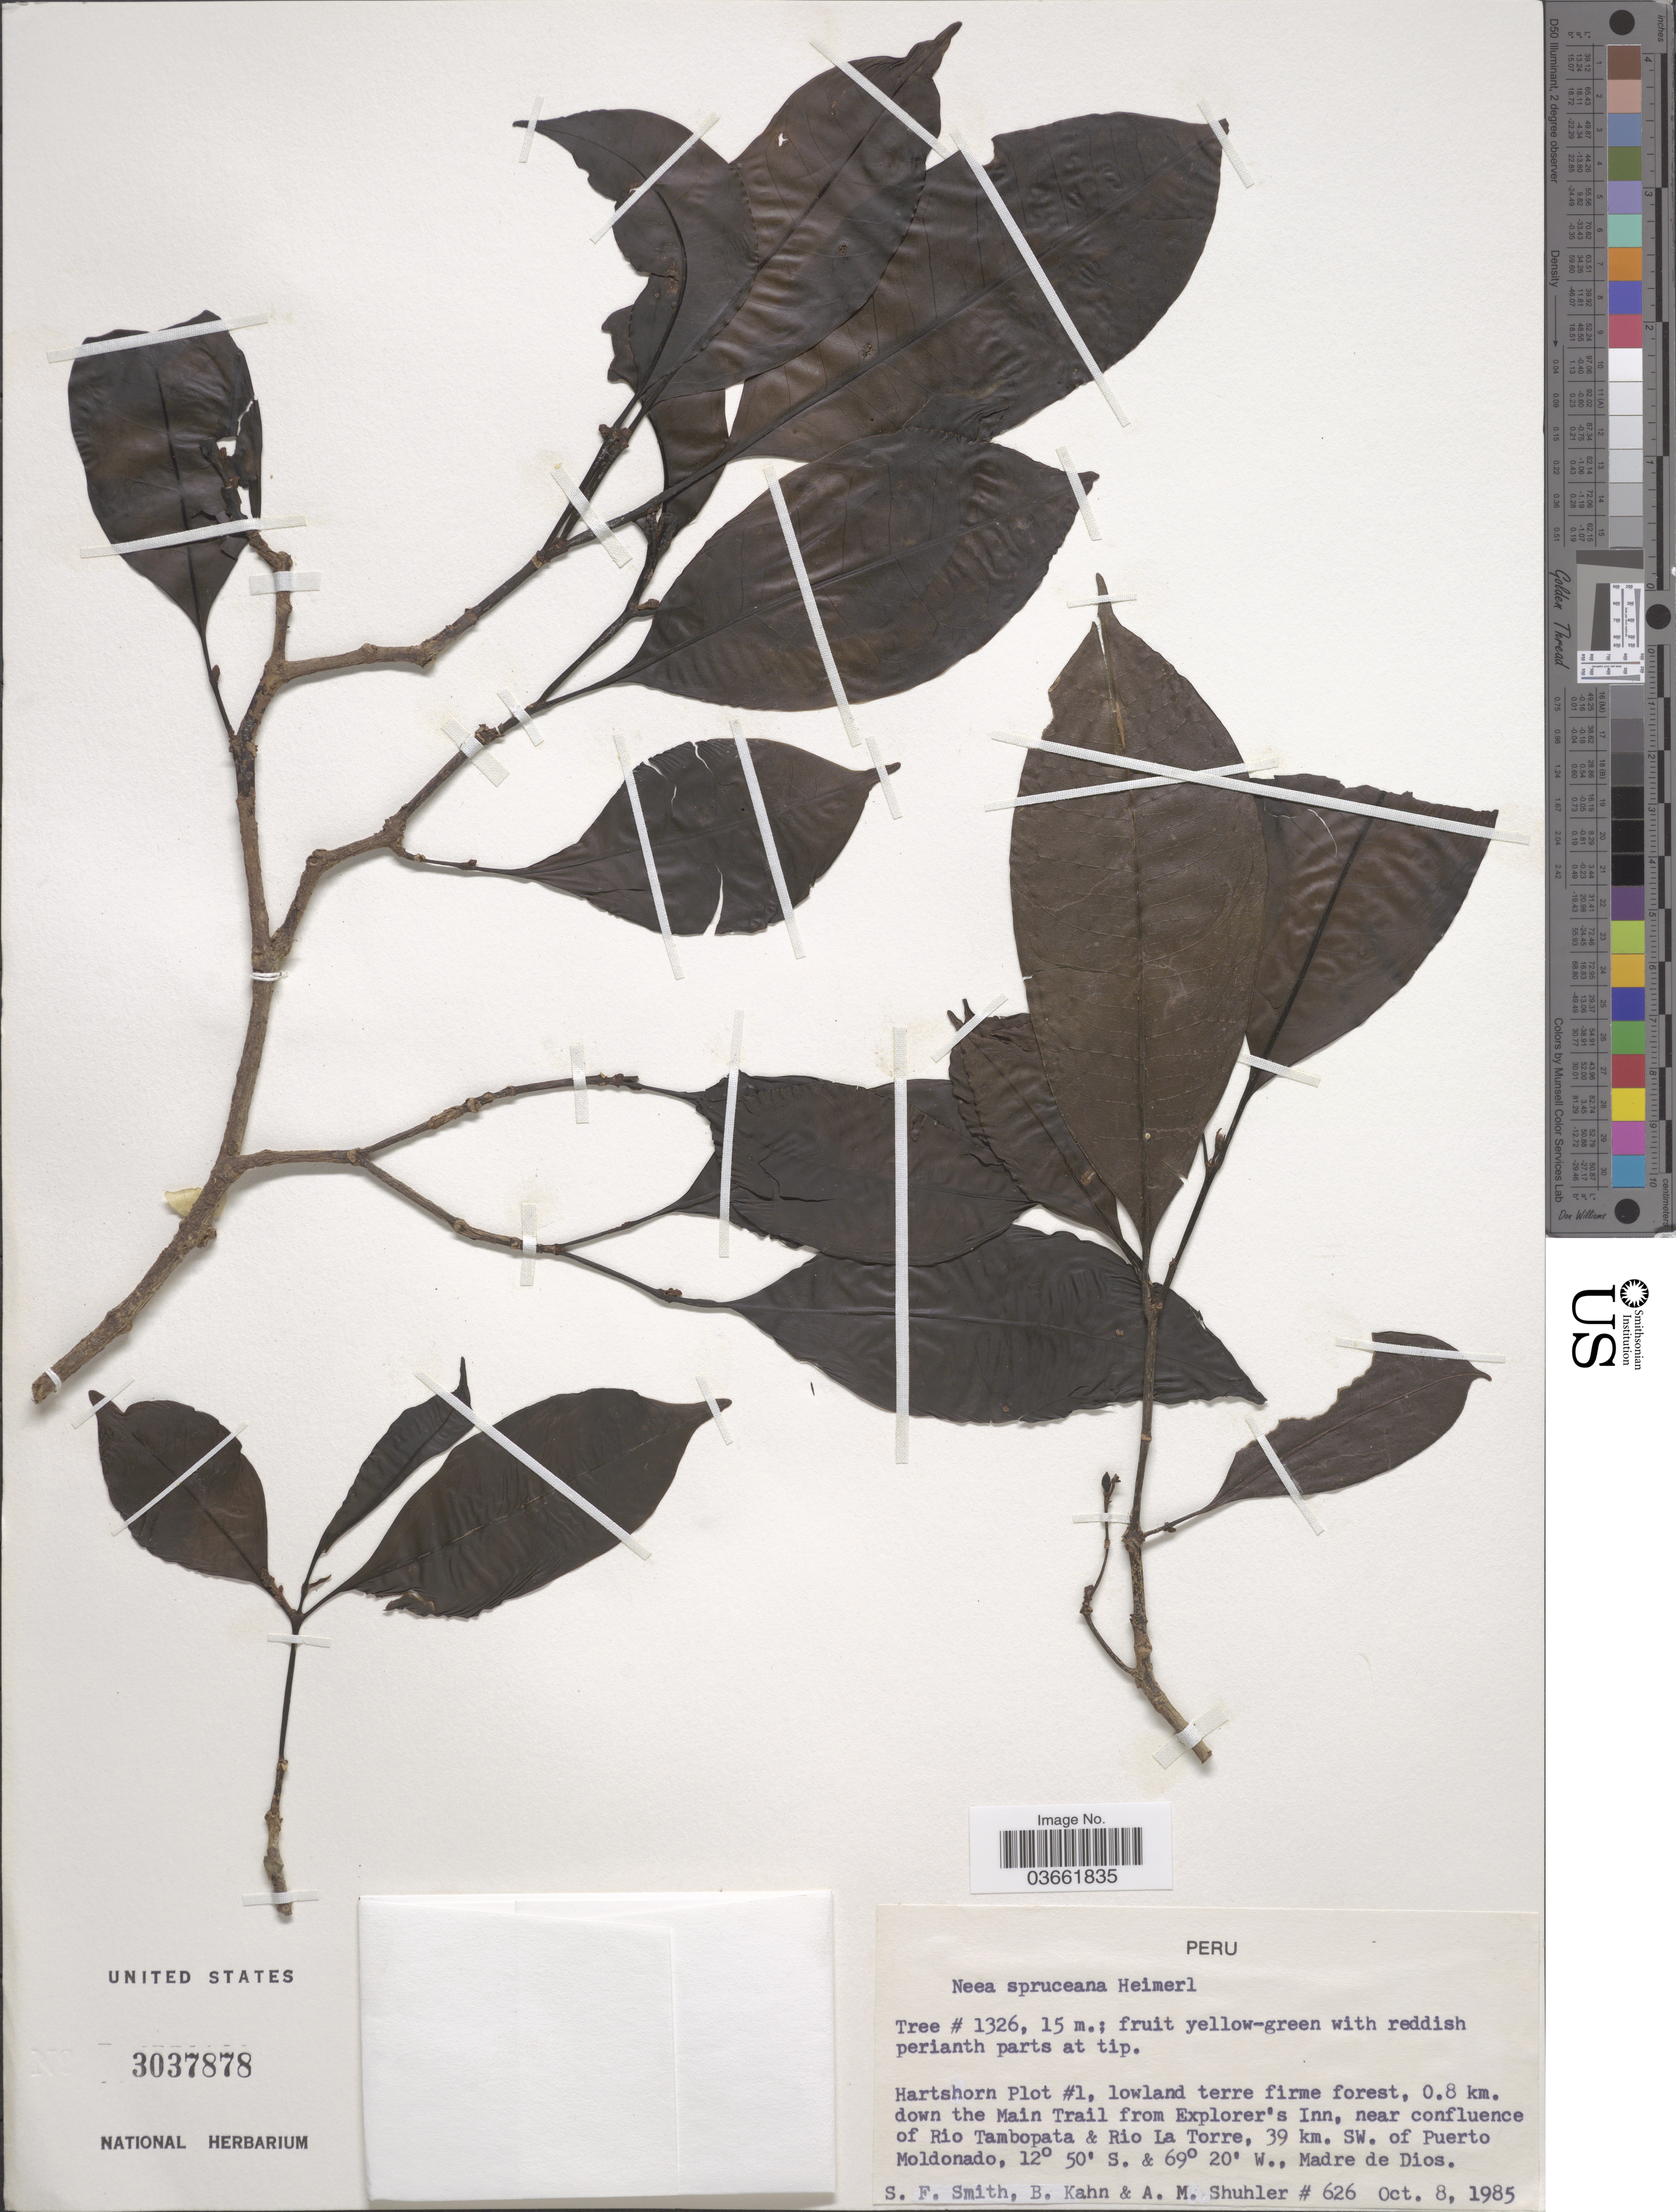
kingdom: Plantae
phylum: Tracheophyta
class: Magnoliopsida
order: Caryophyllales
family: Nyctaginaceae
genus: Neea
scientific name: Neea spruceana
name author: Heimerl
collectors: S.F. Smith, B. Kahn & A. Shuhler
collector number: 626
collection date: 1985-10-08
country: Peru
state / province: Madre de Dios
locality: Hartshorn Plot # 1, lowland terre firme forest, 0.8 km. down the Main Trail from Explorer's Inn, near confluence of Rio Tambopata & Rio La torre, 39 km. SW. of Puerto Moldonado.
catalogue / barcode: US 3037878